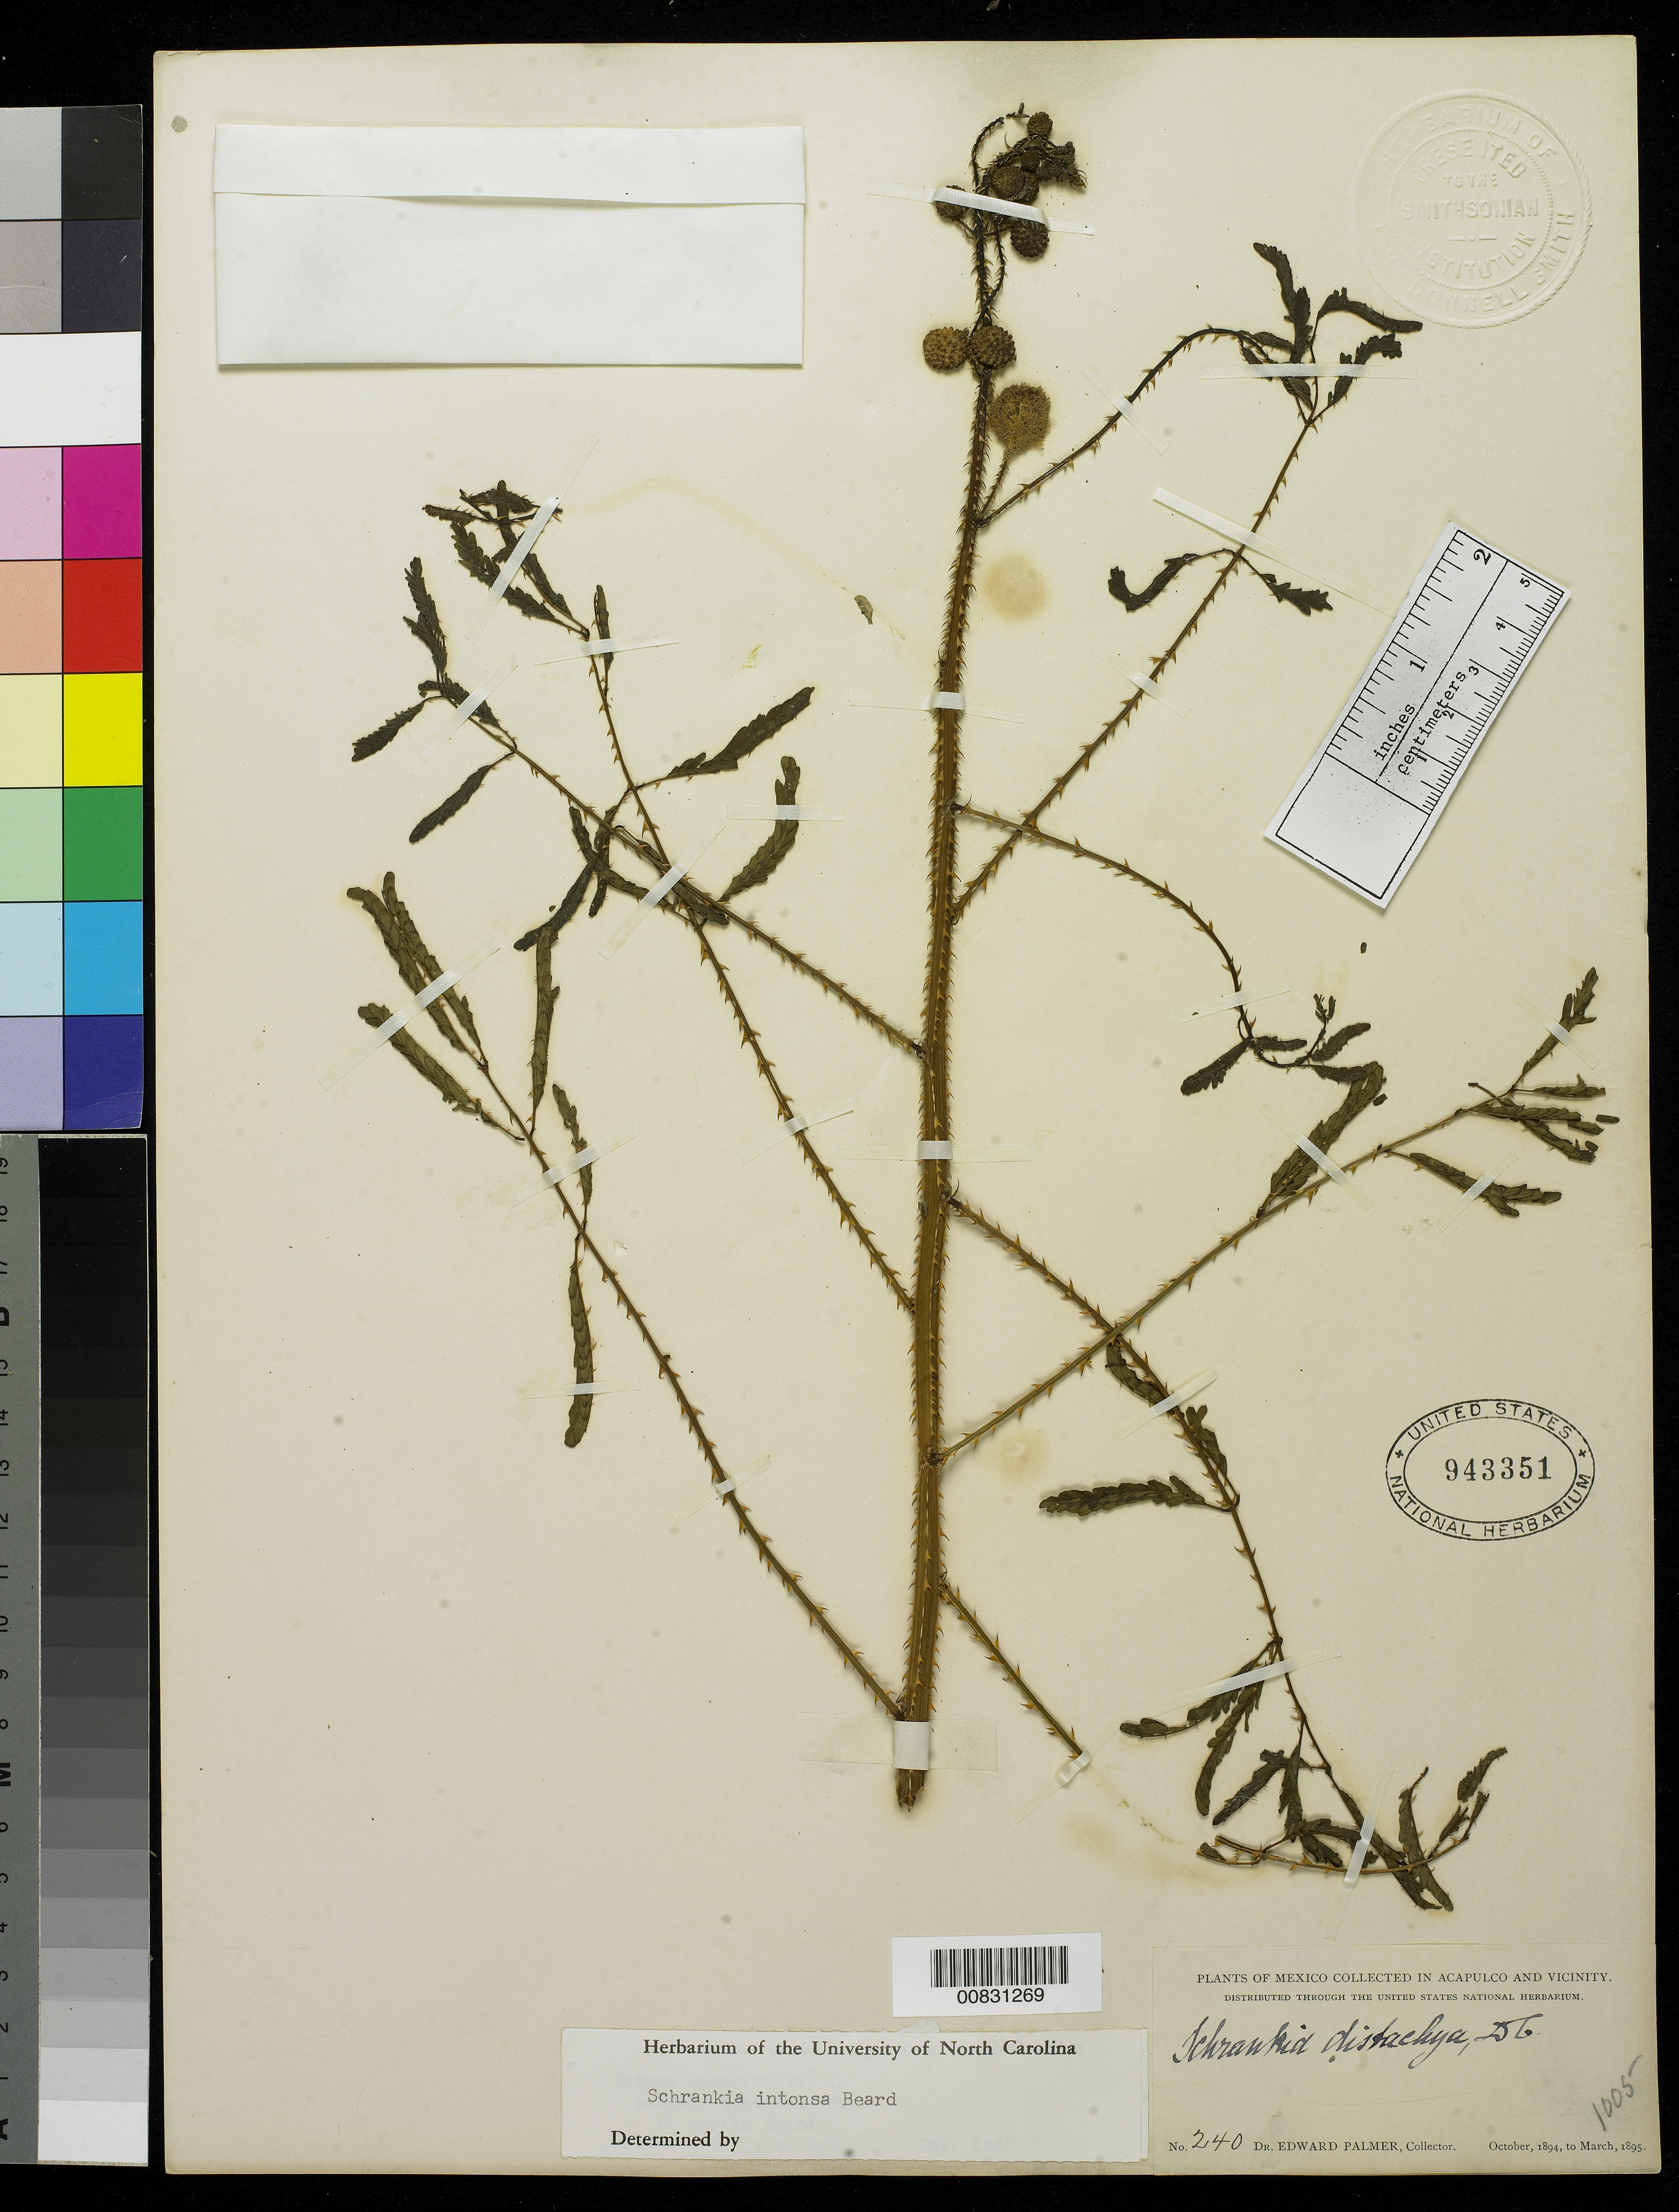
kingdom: Plantae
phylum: Tracheophyta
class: Magnoliopsida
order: Fabales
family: Fabaceae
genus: Mimosa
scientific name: Mimosa robusta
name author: R. Grether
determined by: Flores-Cruz, María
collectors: E. Palmer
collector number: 240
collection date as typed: Oct 1894 to -- Mar 1895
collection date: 1894-10/1895-03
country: Mexico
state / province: Guerrero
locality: Acapulco, Guerrero and vicinity.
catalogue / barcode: US 943351